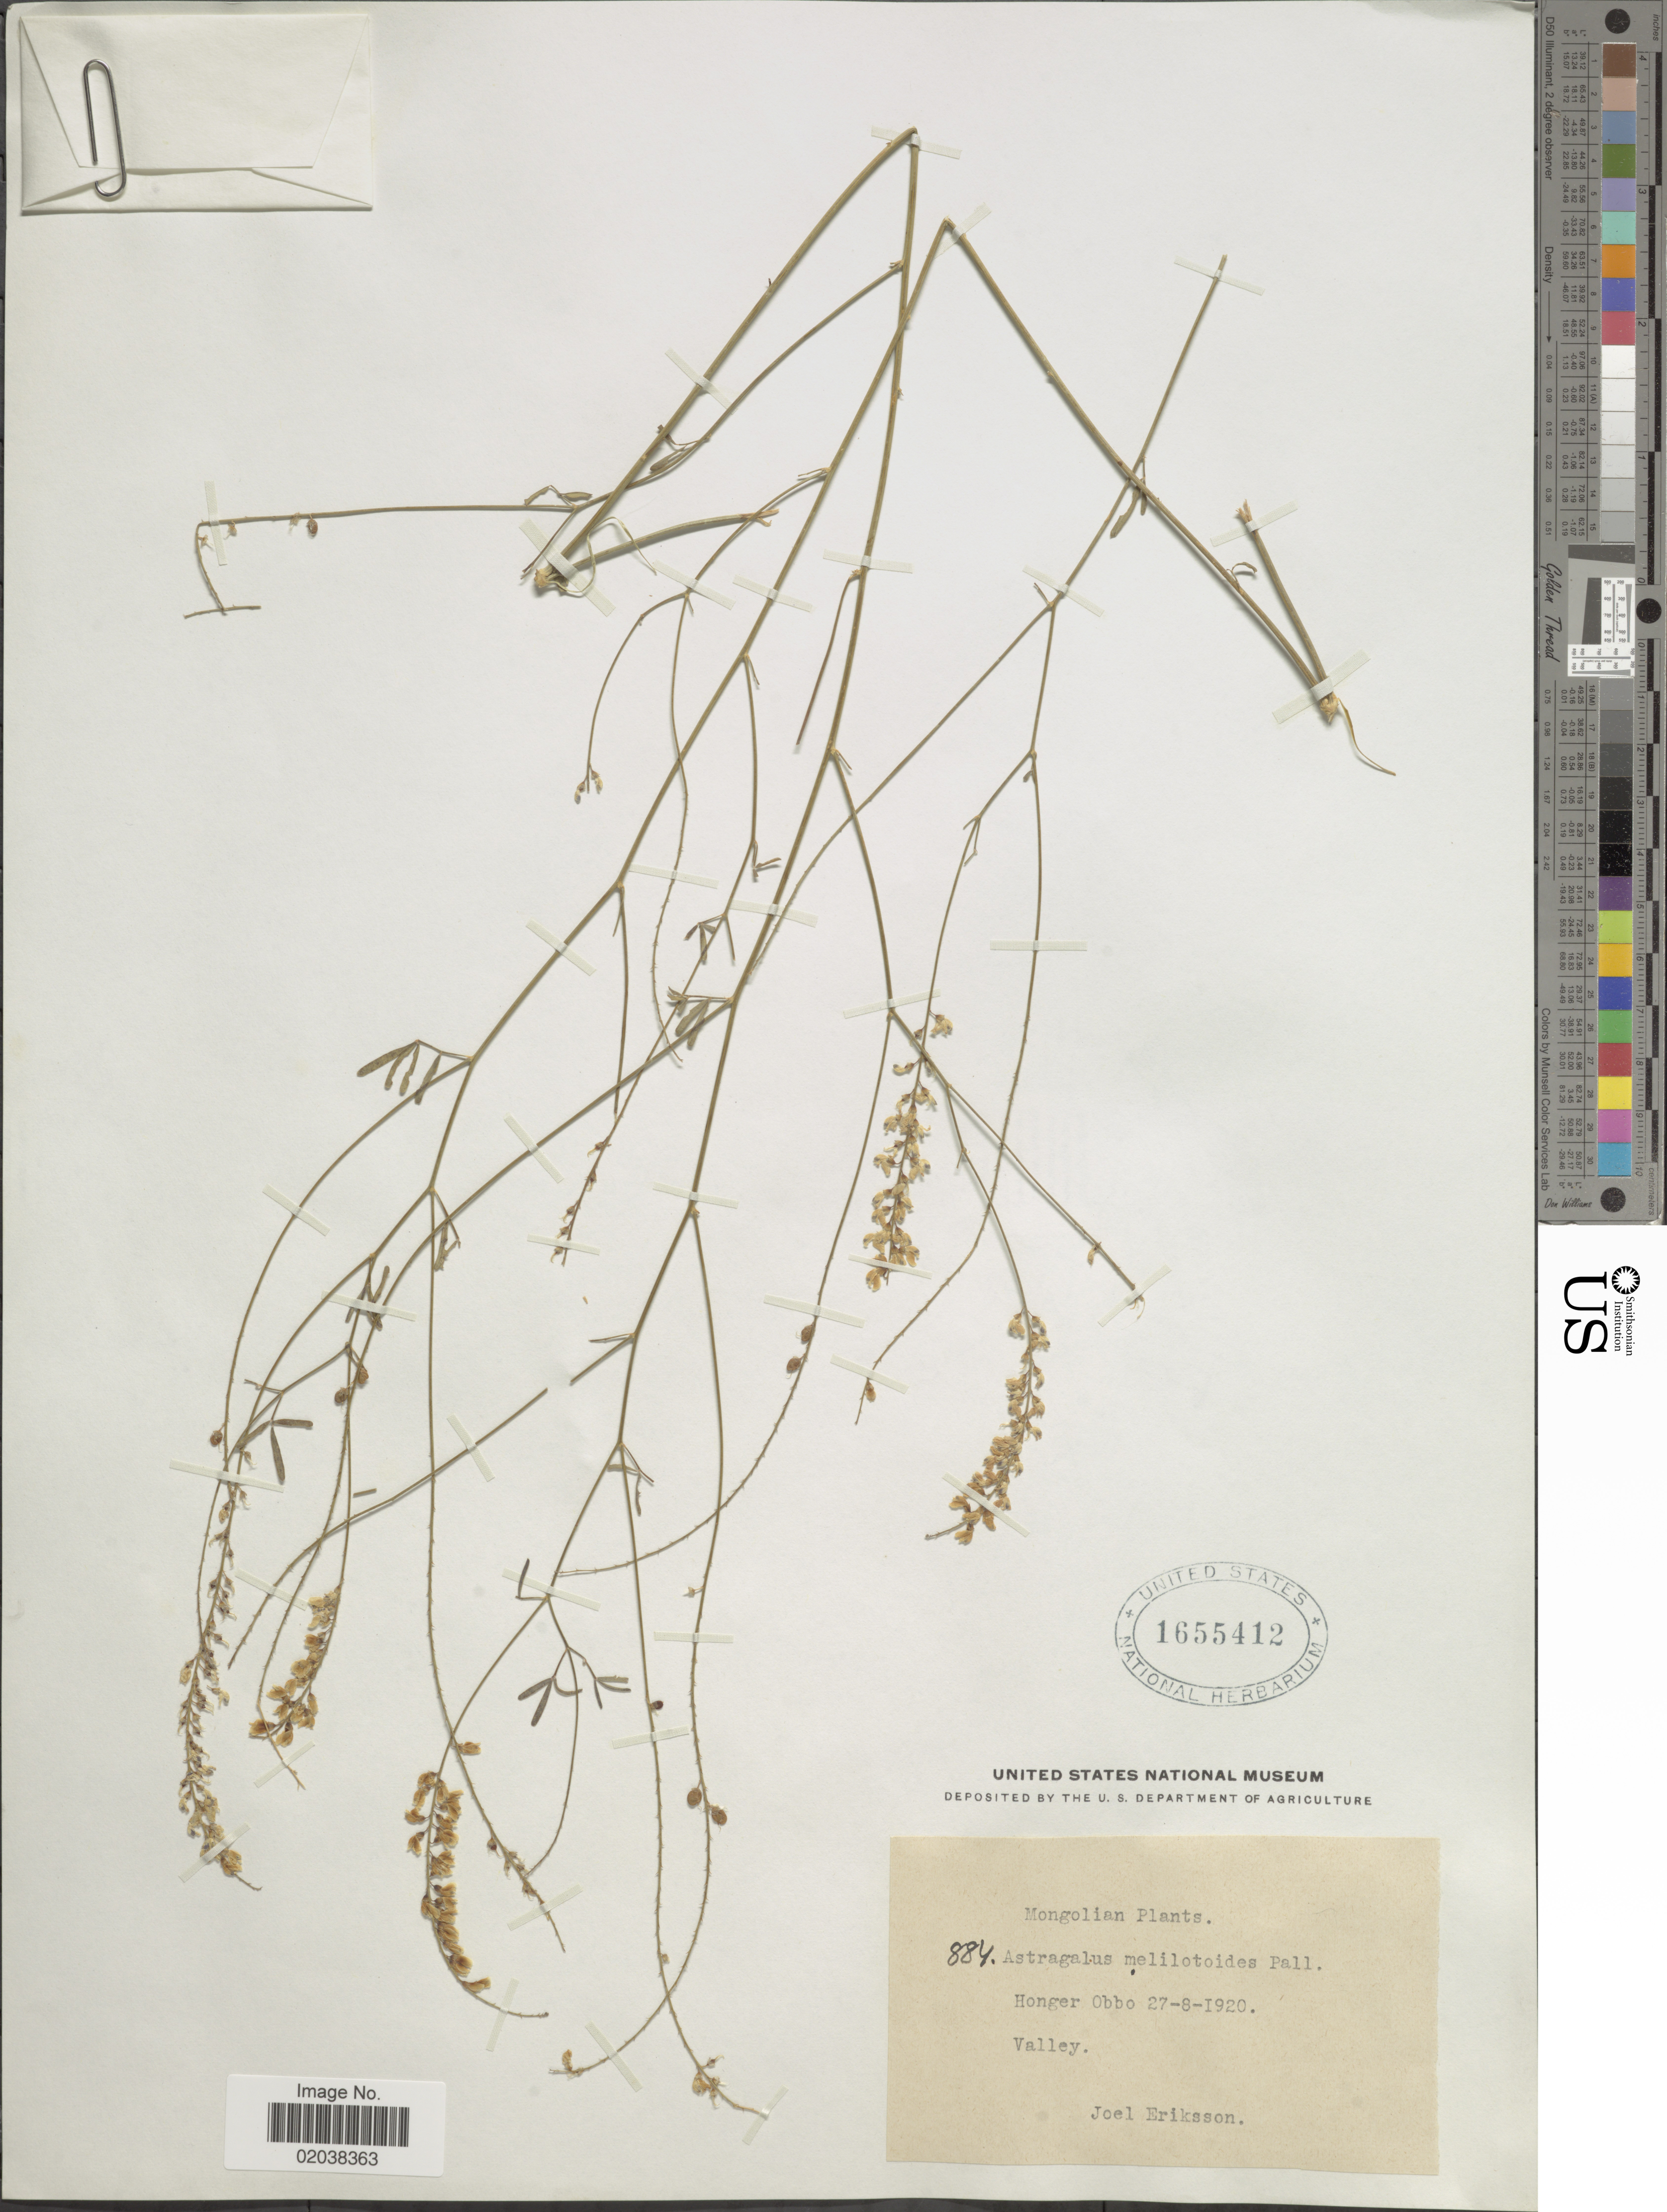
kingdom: Plantae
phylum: Tracheophyta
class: Magnoliopsida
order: Fabales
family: Fabaceae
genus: Astragalus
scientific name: Astragalus melilotoides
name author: Pall.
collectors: J. Eriksson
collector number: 884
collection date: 1920-08-27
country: Mongolia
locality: Mongolian. Honger Obbo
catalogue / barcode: US 1655412